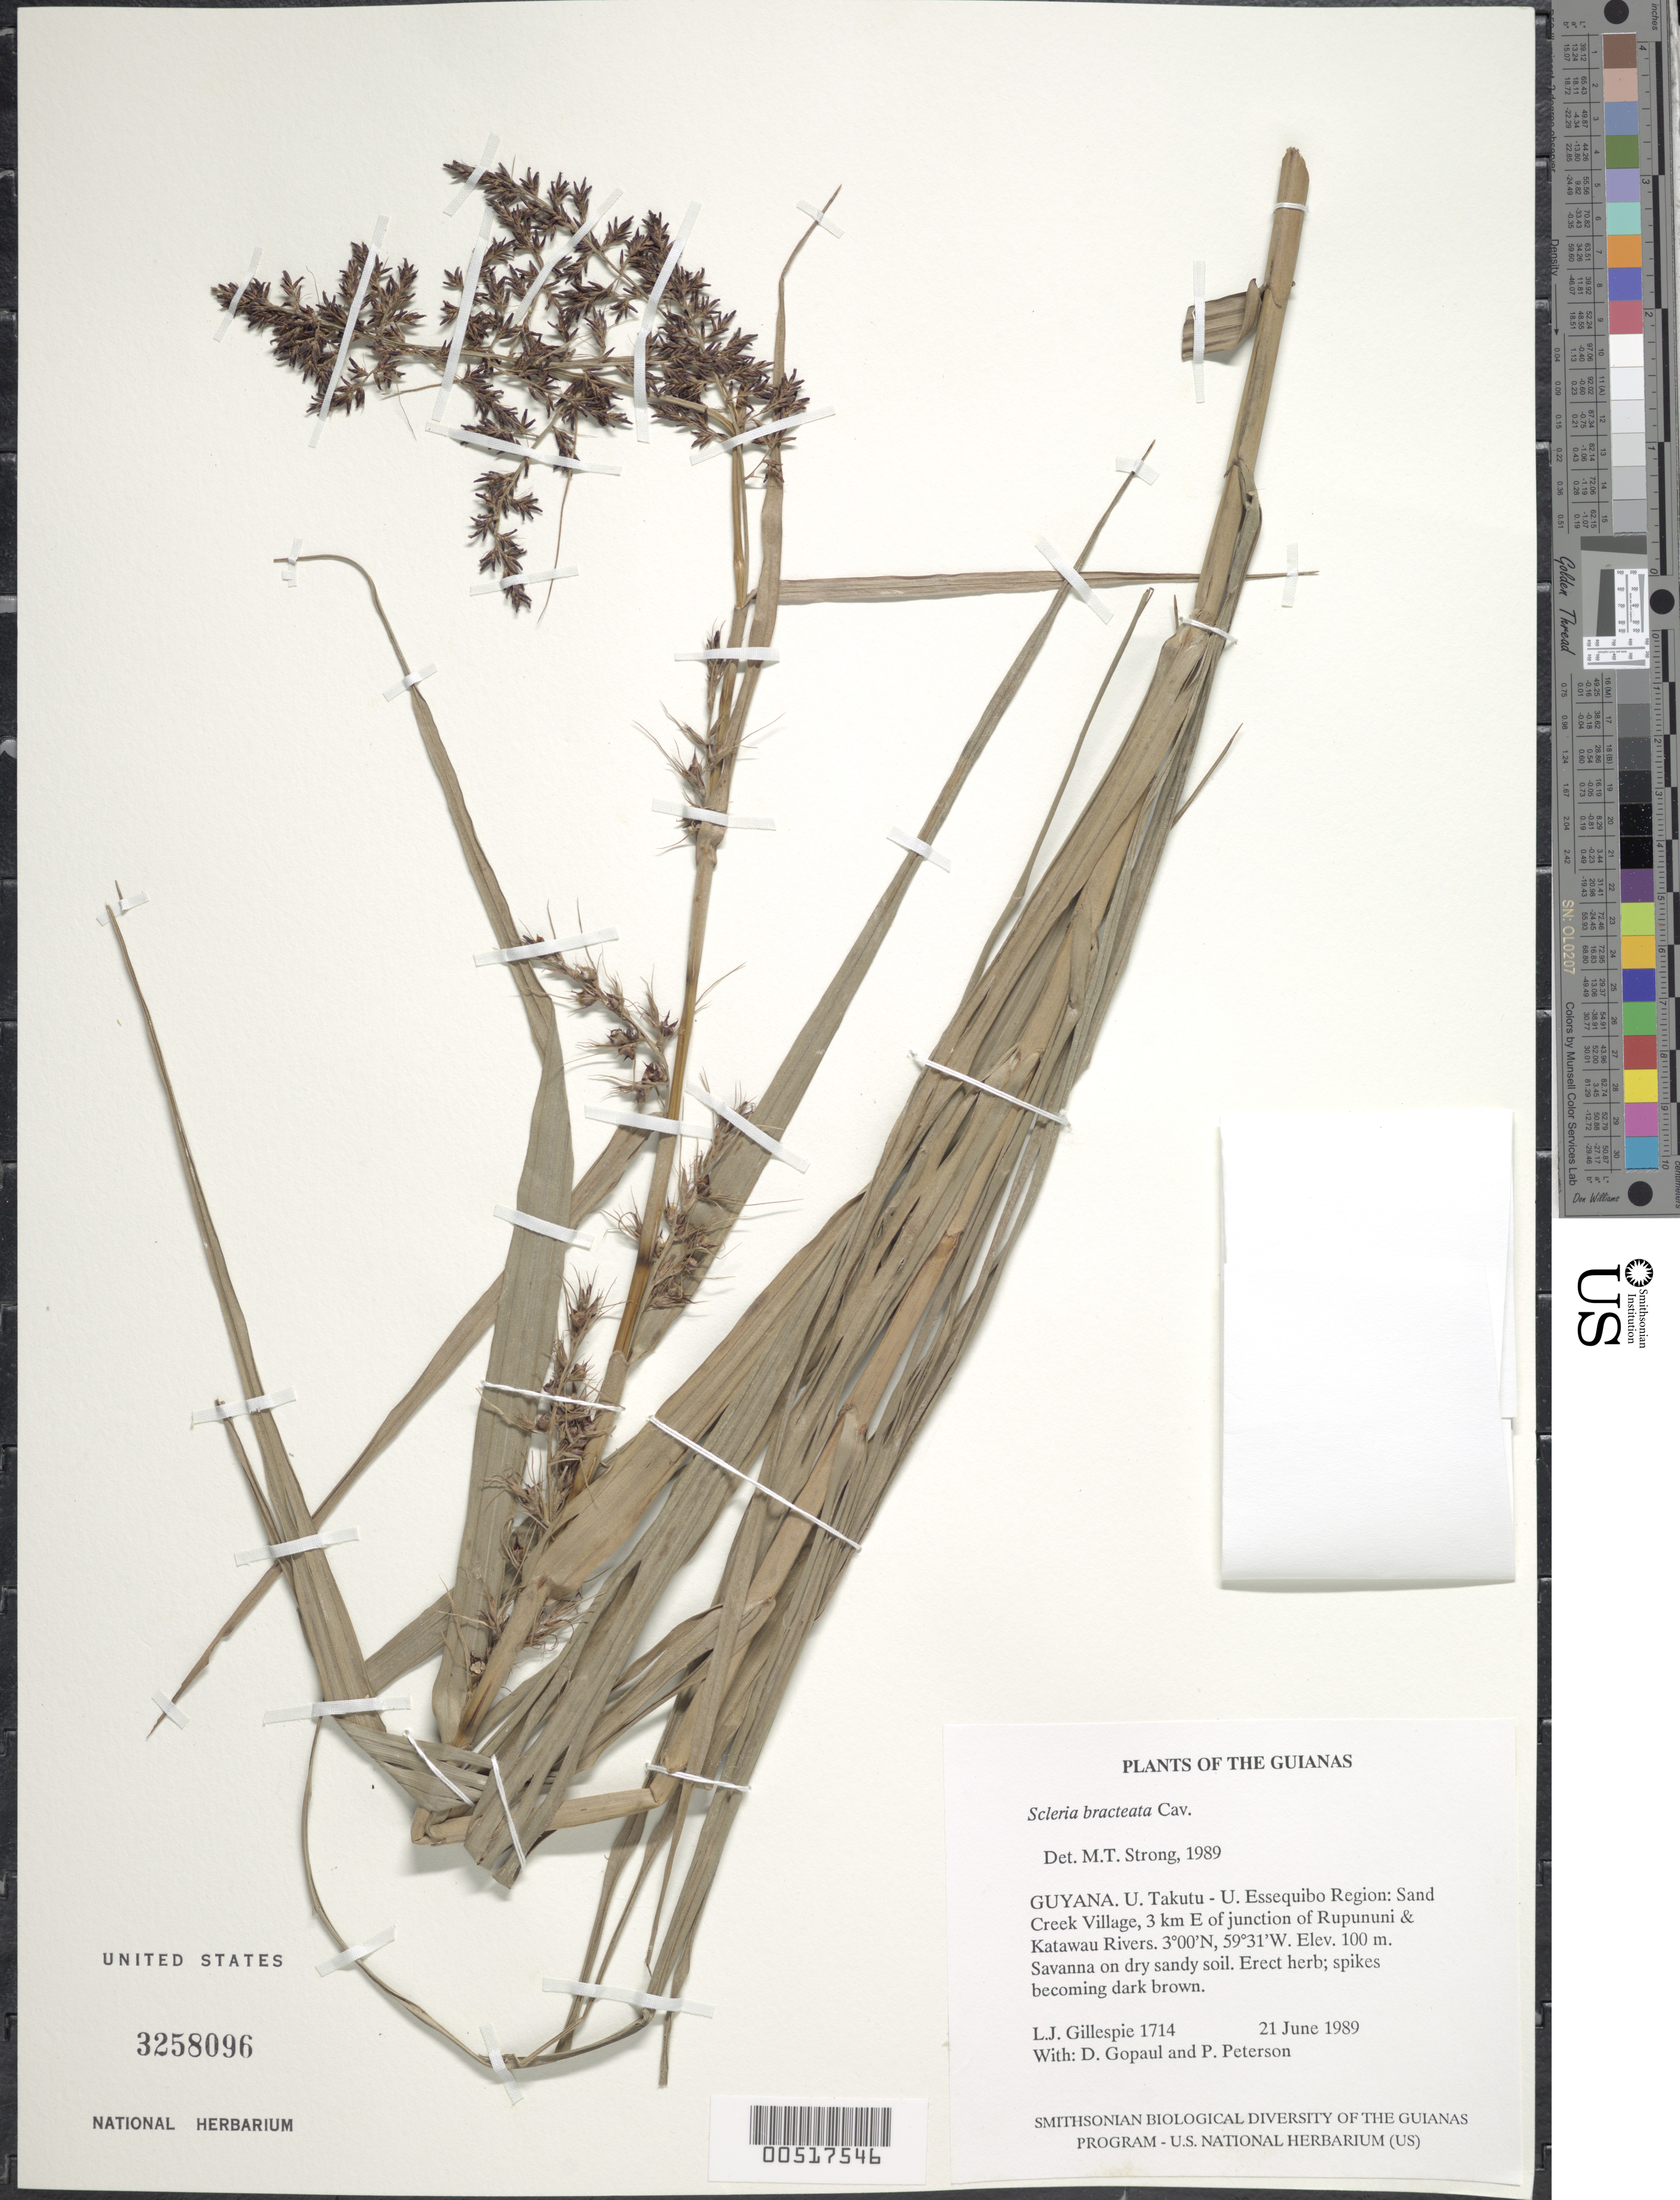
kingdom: Plantae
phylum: Tracheophyta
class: Liliopsida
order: Poales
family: Cyperaceae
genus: Scleria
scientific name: Scleria bracteata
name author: Cav.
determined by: Strong, M. T., (US), Smithsonian Institution - National Museum of Natural History (UNITED STATES)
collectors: L. J. Gillespie, D. Gopaul & P. M. Peterson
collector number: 1714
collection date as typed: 21 June 1989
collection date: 1989-06-21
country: Guyana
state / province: U. Takutu-U. Essequibo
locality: Sand Creek Village, 3 km E of junction of Rupununi & Katawau Rivers. 1 km S of village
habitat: Savanna on dry sandy soil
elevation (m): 100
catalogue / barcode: US 3258096